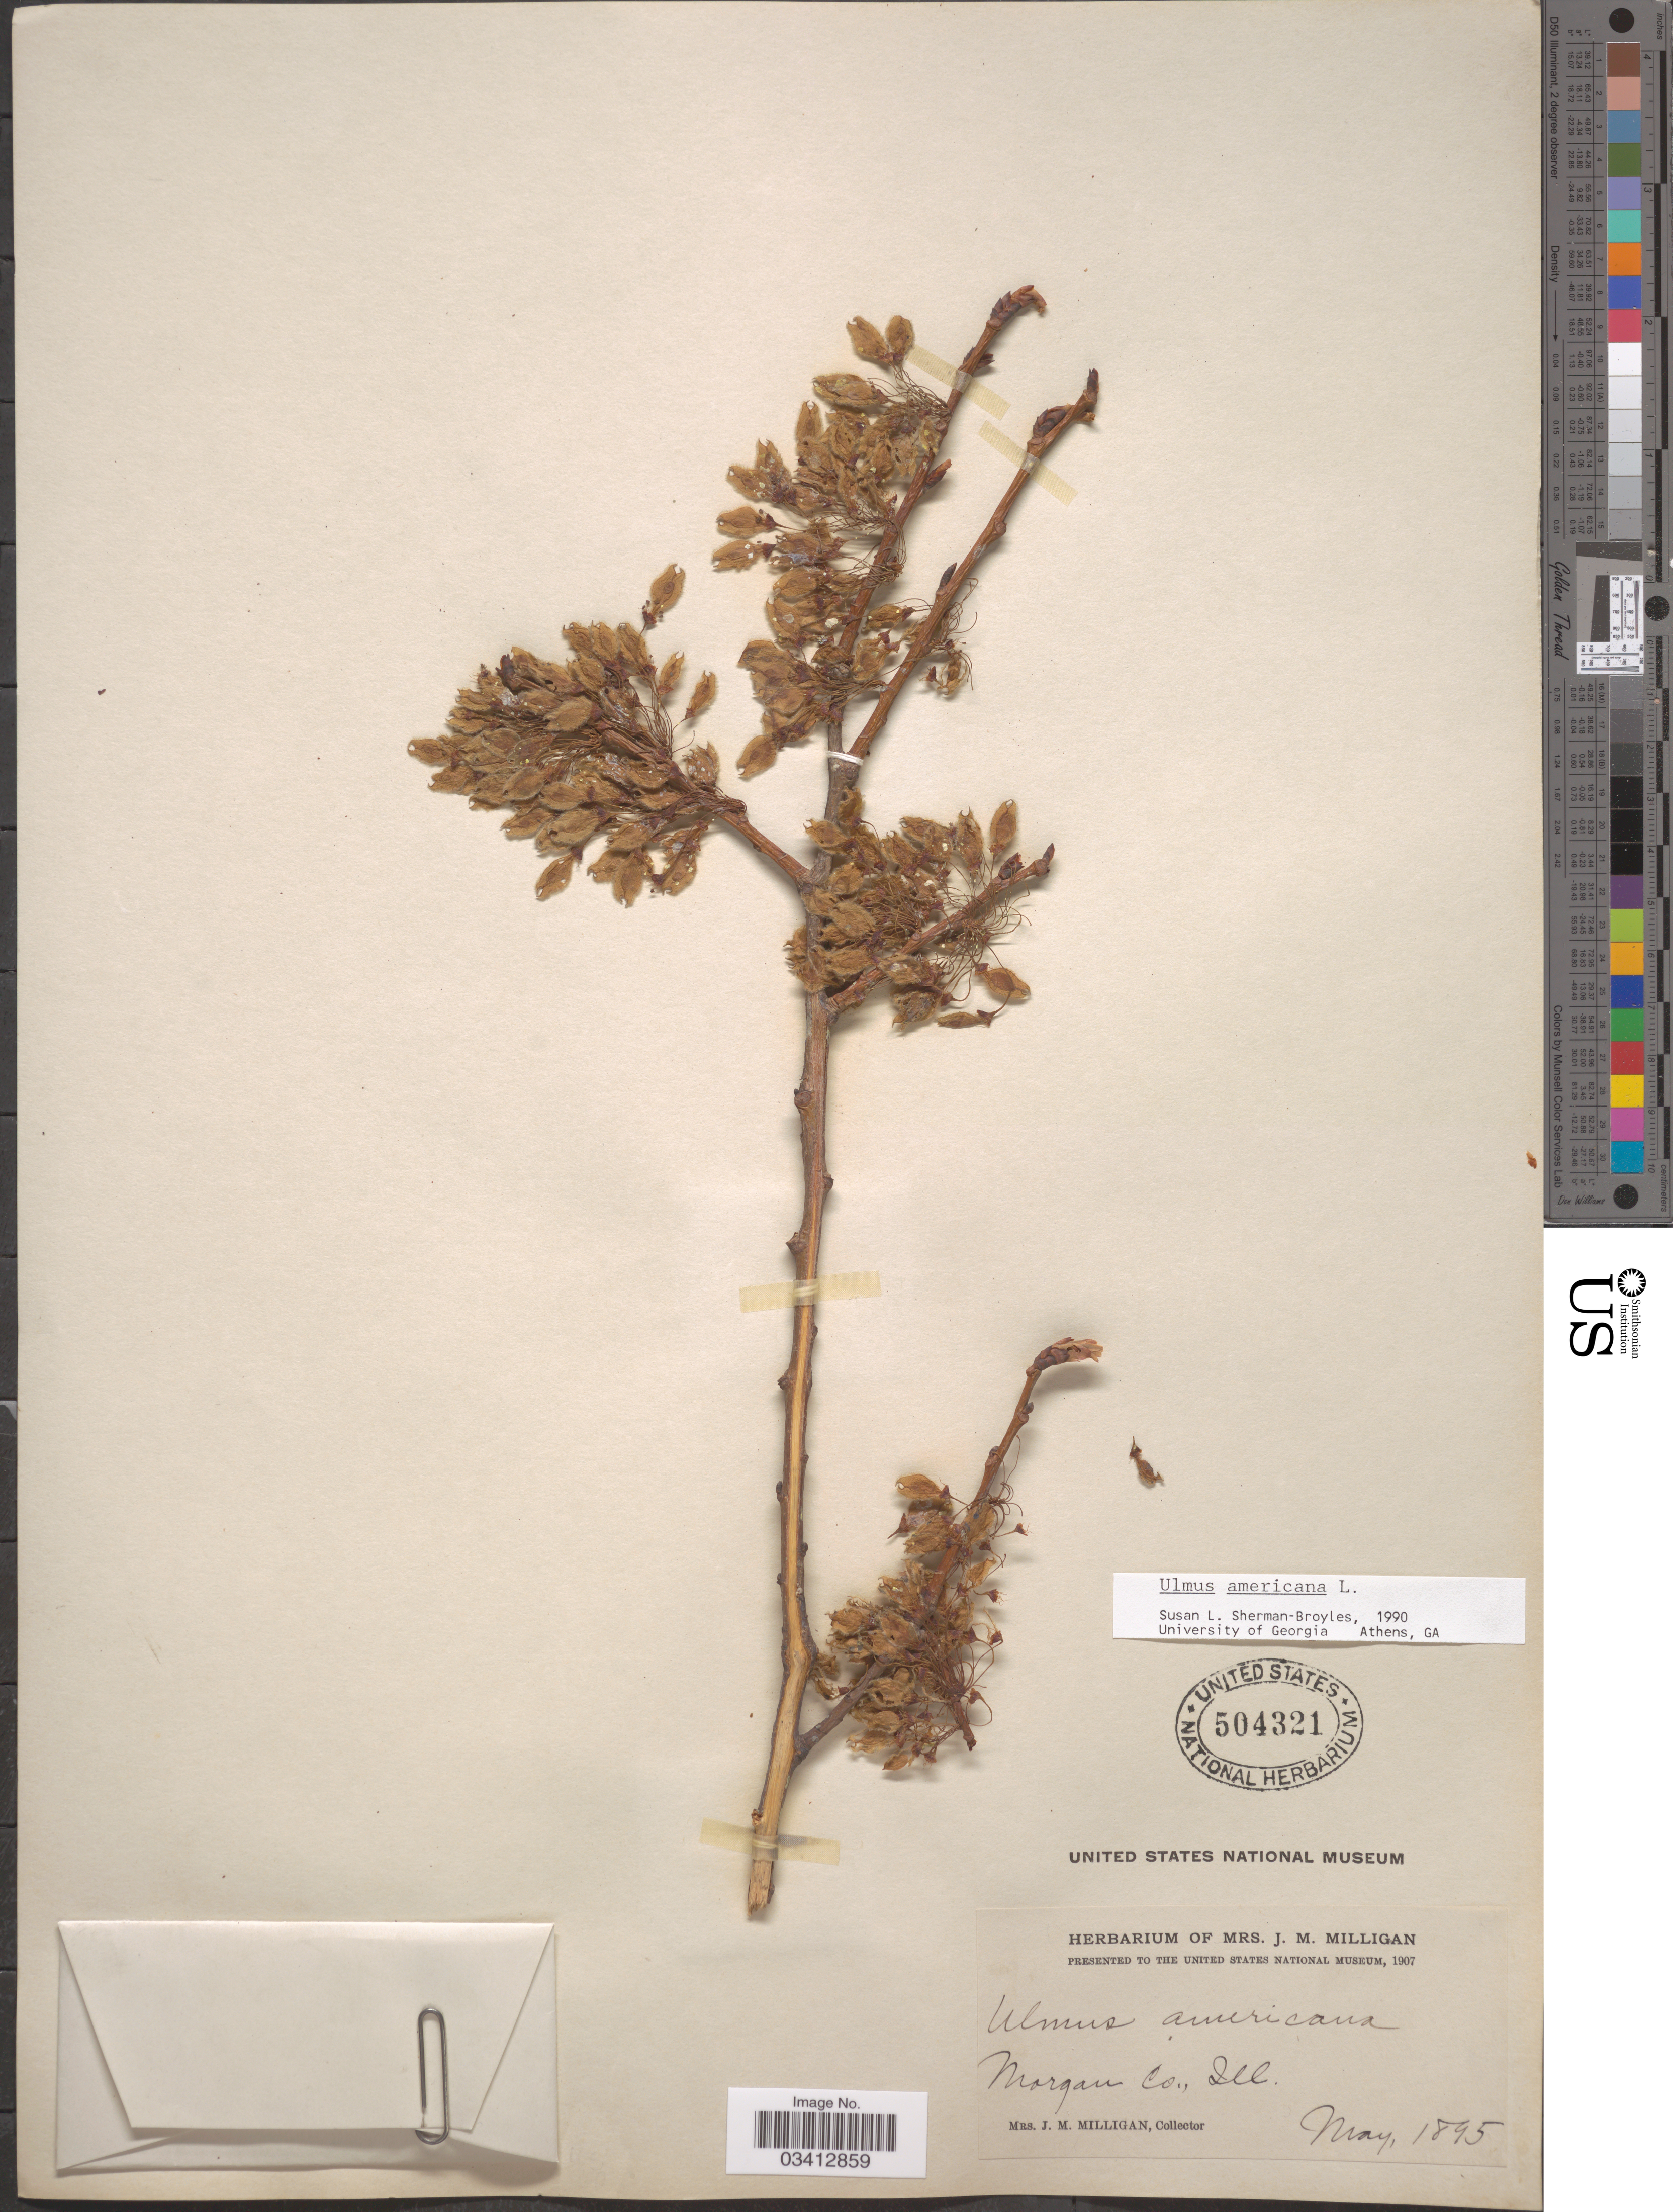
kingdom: Plantae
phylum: Tracheophyta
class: Magnoliopsida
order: Rosales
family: Ulmaceae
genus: Ulmus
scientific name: Ulmus americana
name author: L.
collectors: J. Milligan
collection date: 1895-05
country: United States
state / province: Illinois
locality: Morgan Co.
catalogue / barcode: US 504321